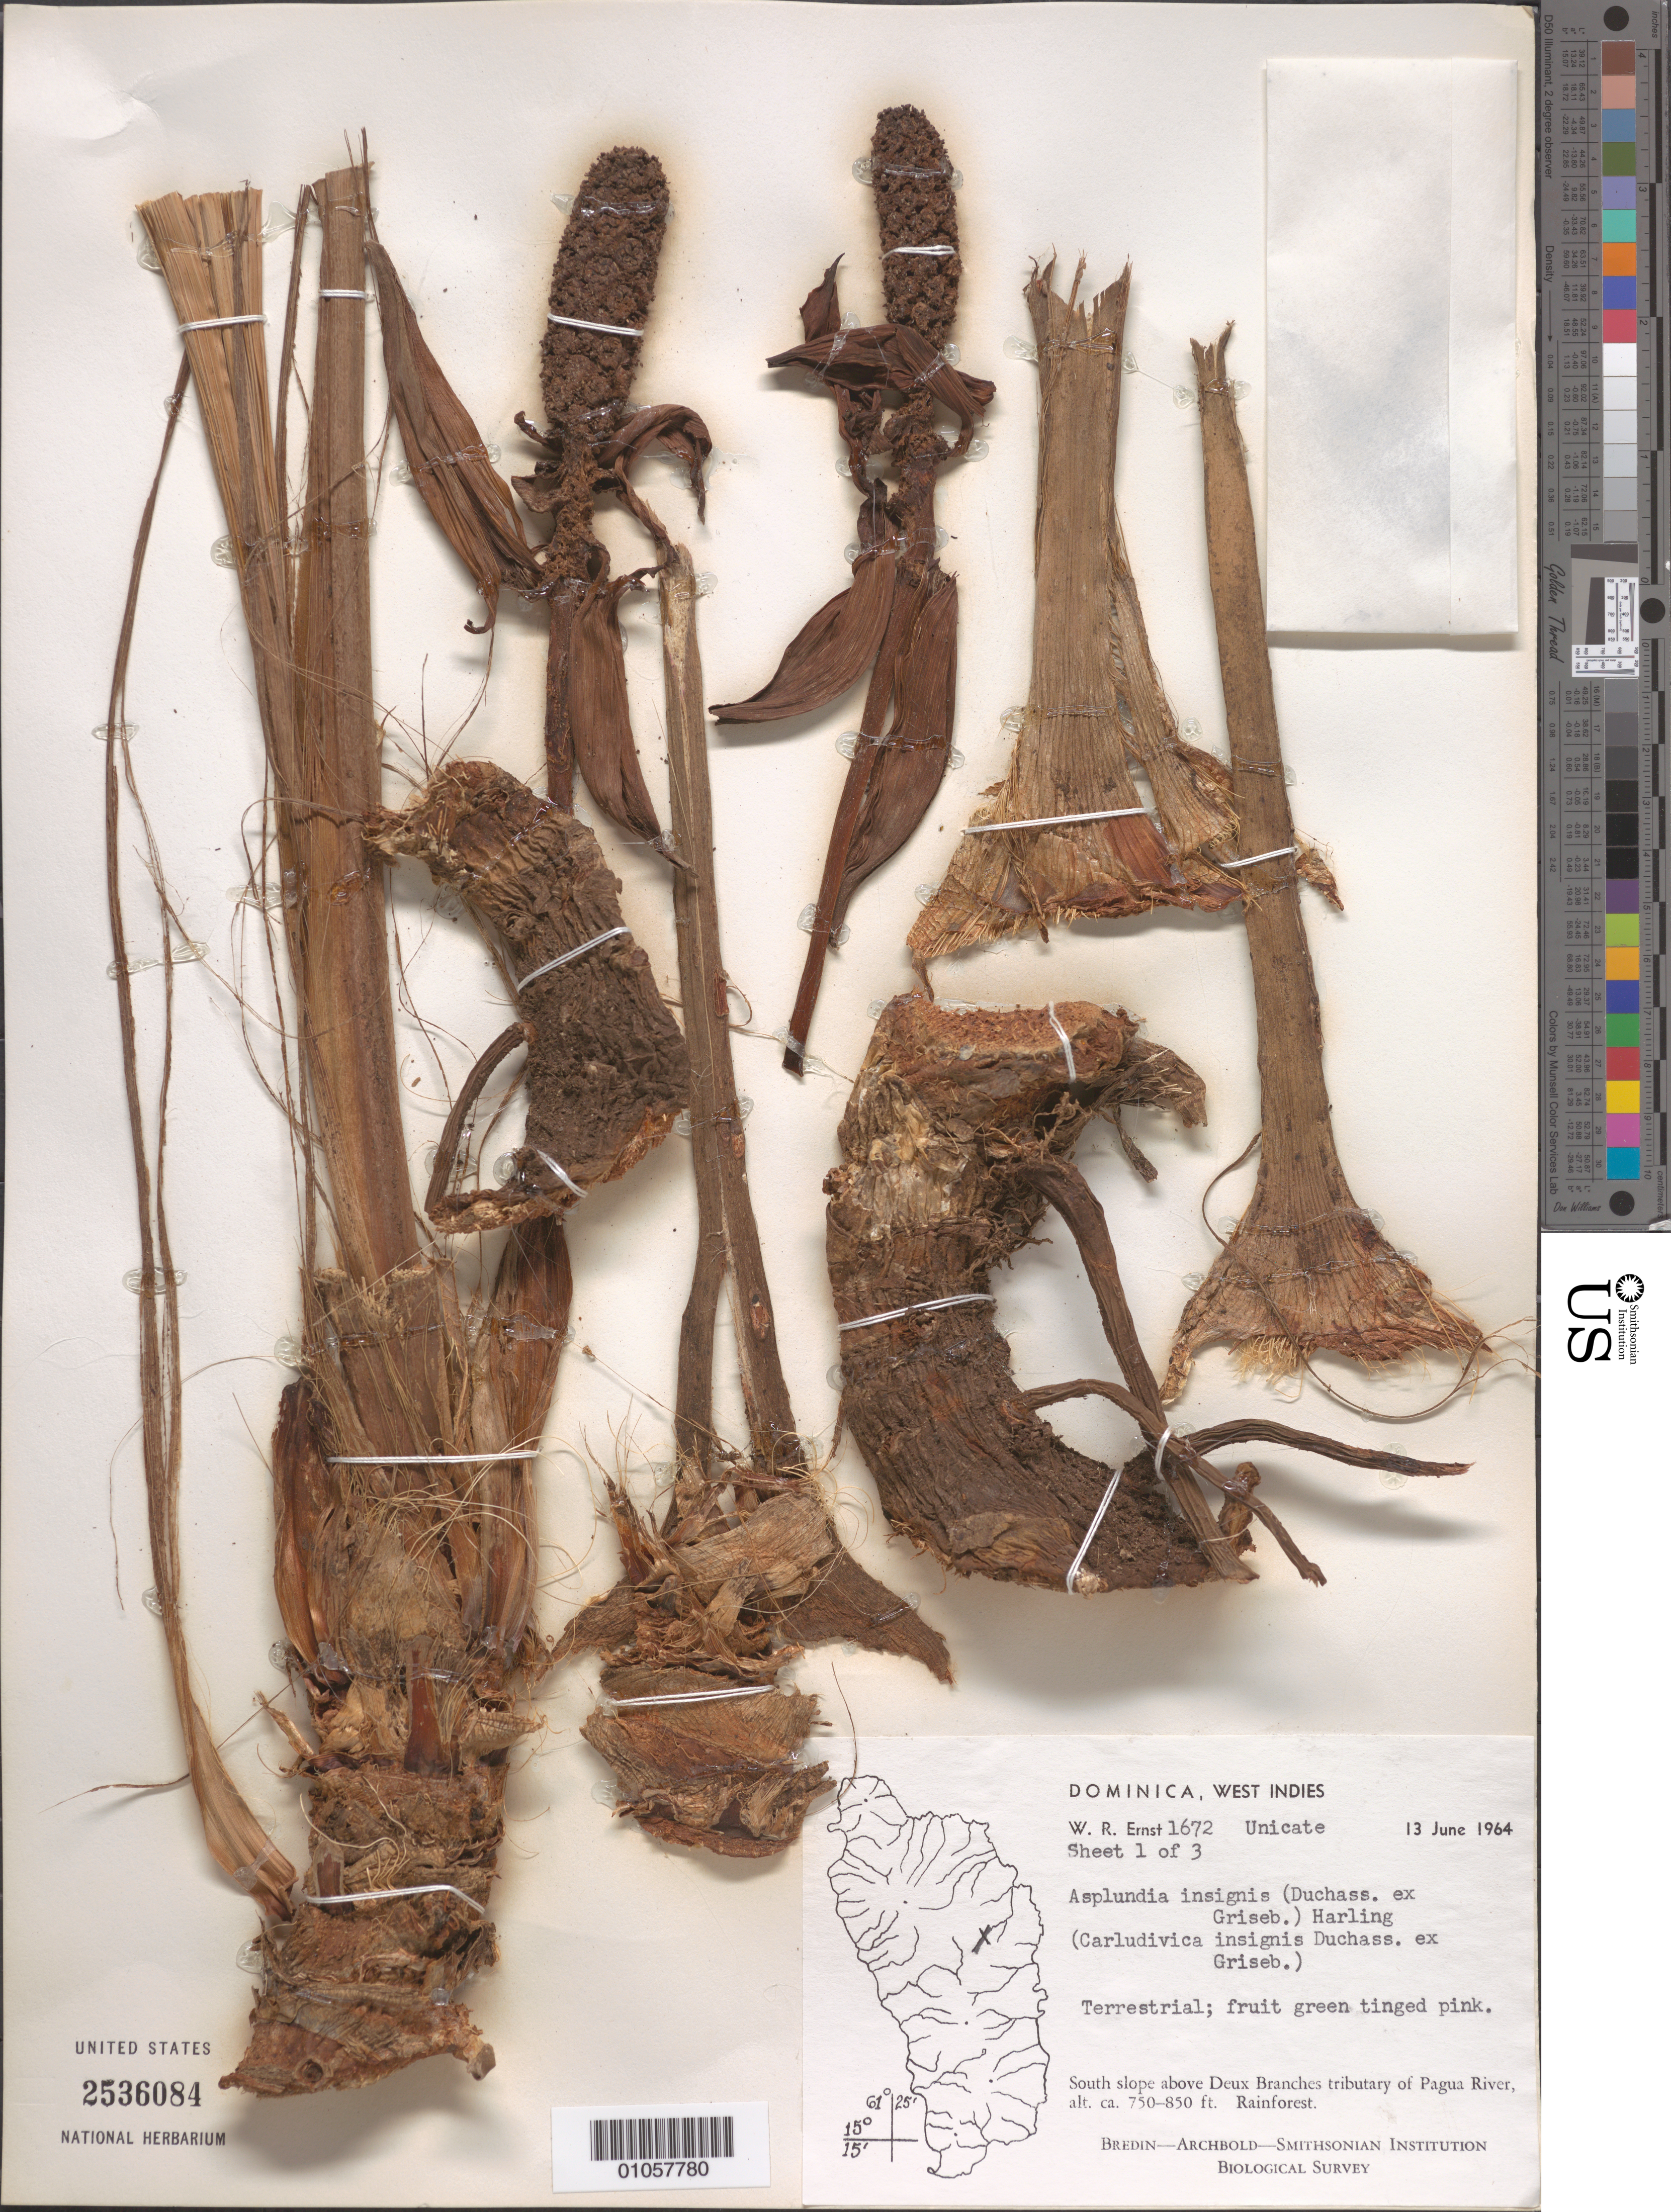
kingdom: Plantae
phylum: Tracheophyta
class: Liliopsida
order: Pandanales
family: Cyclanthaceae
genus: Asplundia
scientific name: Asplundia insignis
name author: (Duchass. ex Griseb.) Harling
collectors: W. R. Ernst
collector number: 1672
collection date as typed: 13 Jun 1964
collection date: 1964-06-13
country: Dominica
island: Dominica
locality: Deux Branches tributary Pagua River, south slope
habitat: Rainforest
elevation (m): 229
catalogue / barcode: US 2536084